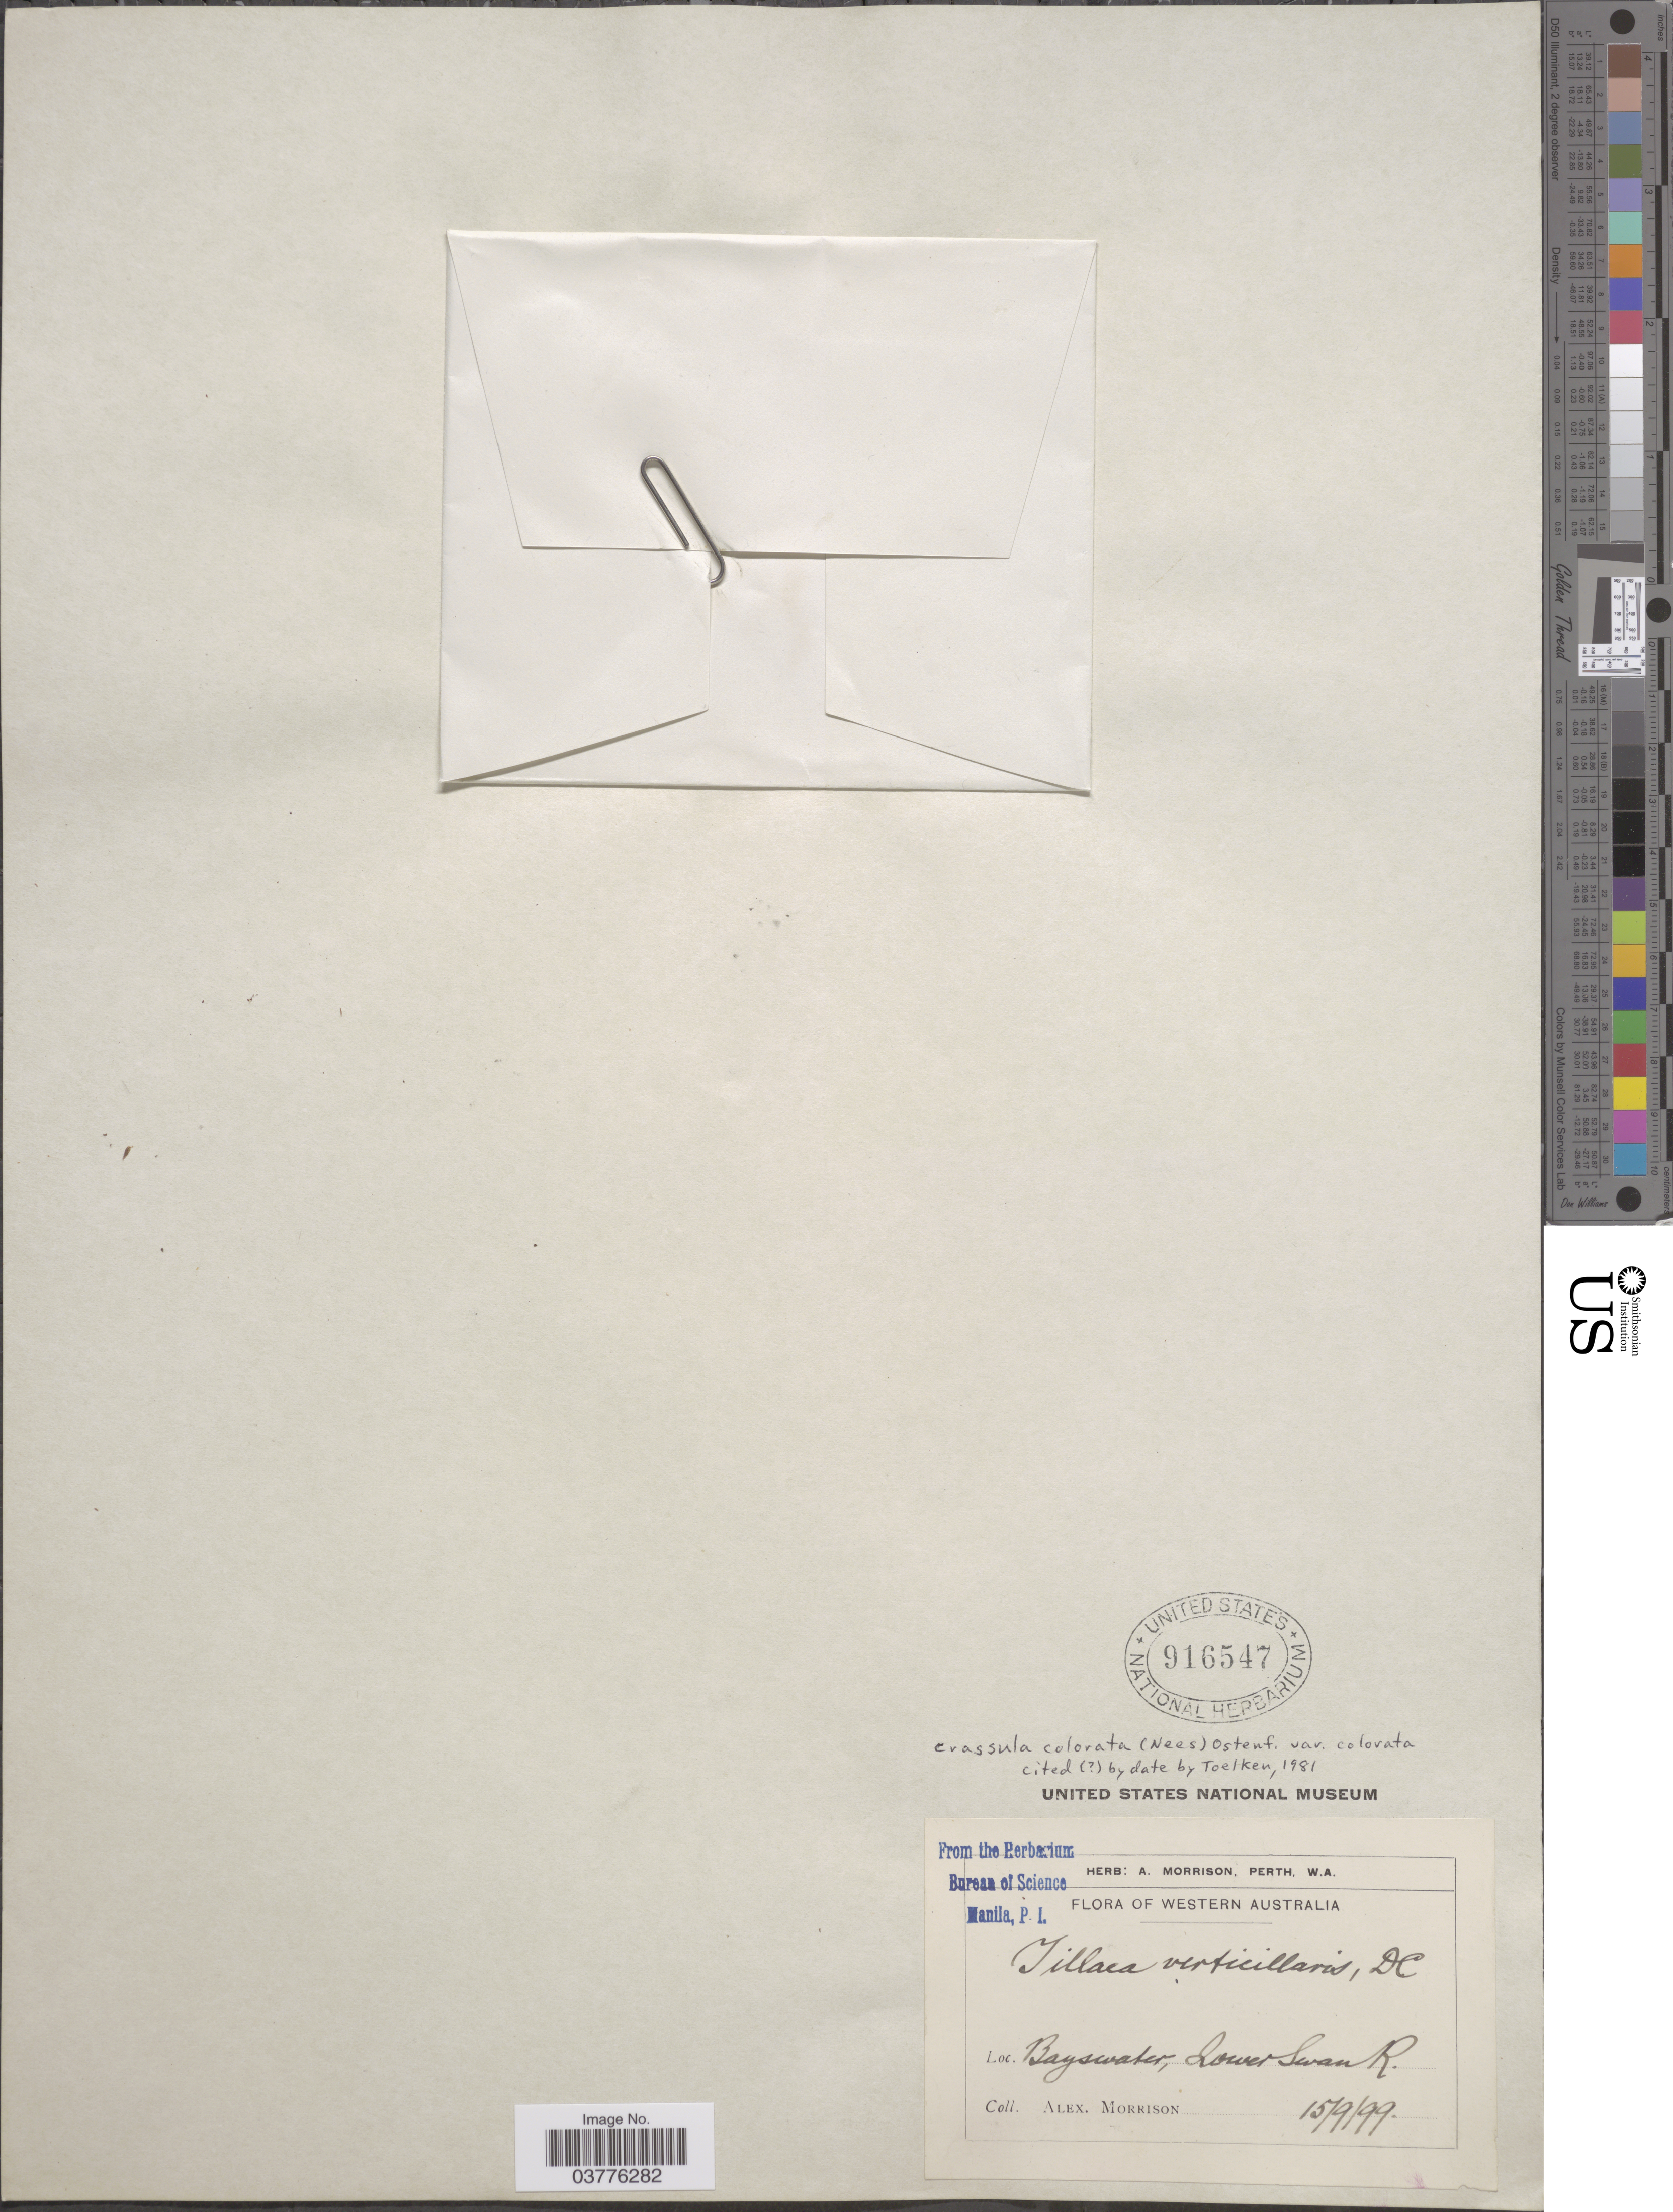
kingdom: Plantae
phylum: Tracheophyta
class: Magnoliopsida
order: Saxifragales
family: Crassulaceae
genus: Crassula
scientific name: Crassula colorata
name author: (Nees) Ostenf.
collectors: A. Morrison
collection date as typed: Transcribed d/m/y: 15/9/99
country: Australia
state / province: Western Australia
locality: Bayswater, Lower Swan R.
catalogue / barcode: US 916547